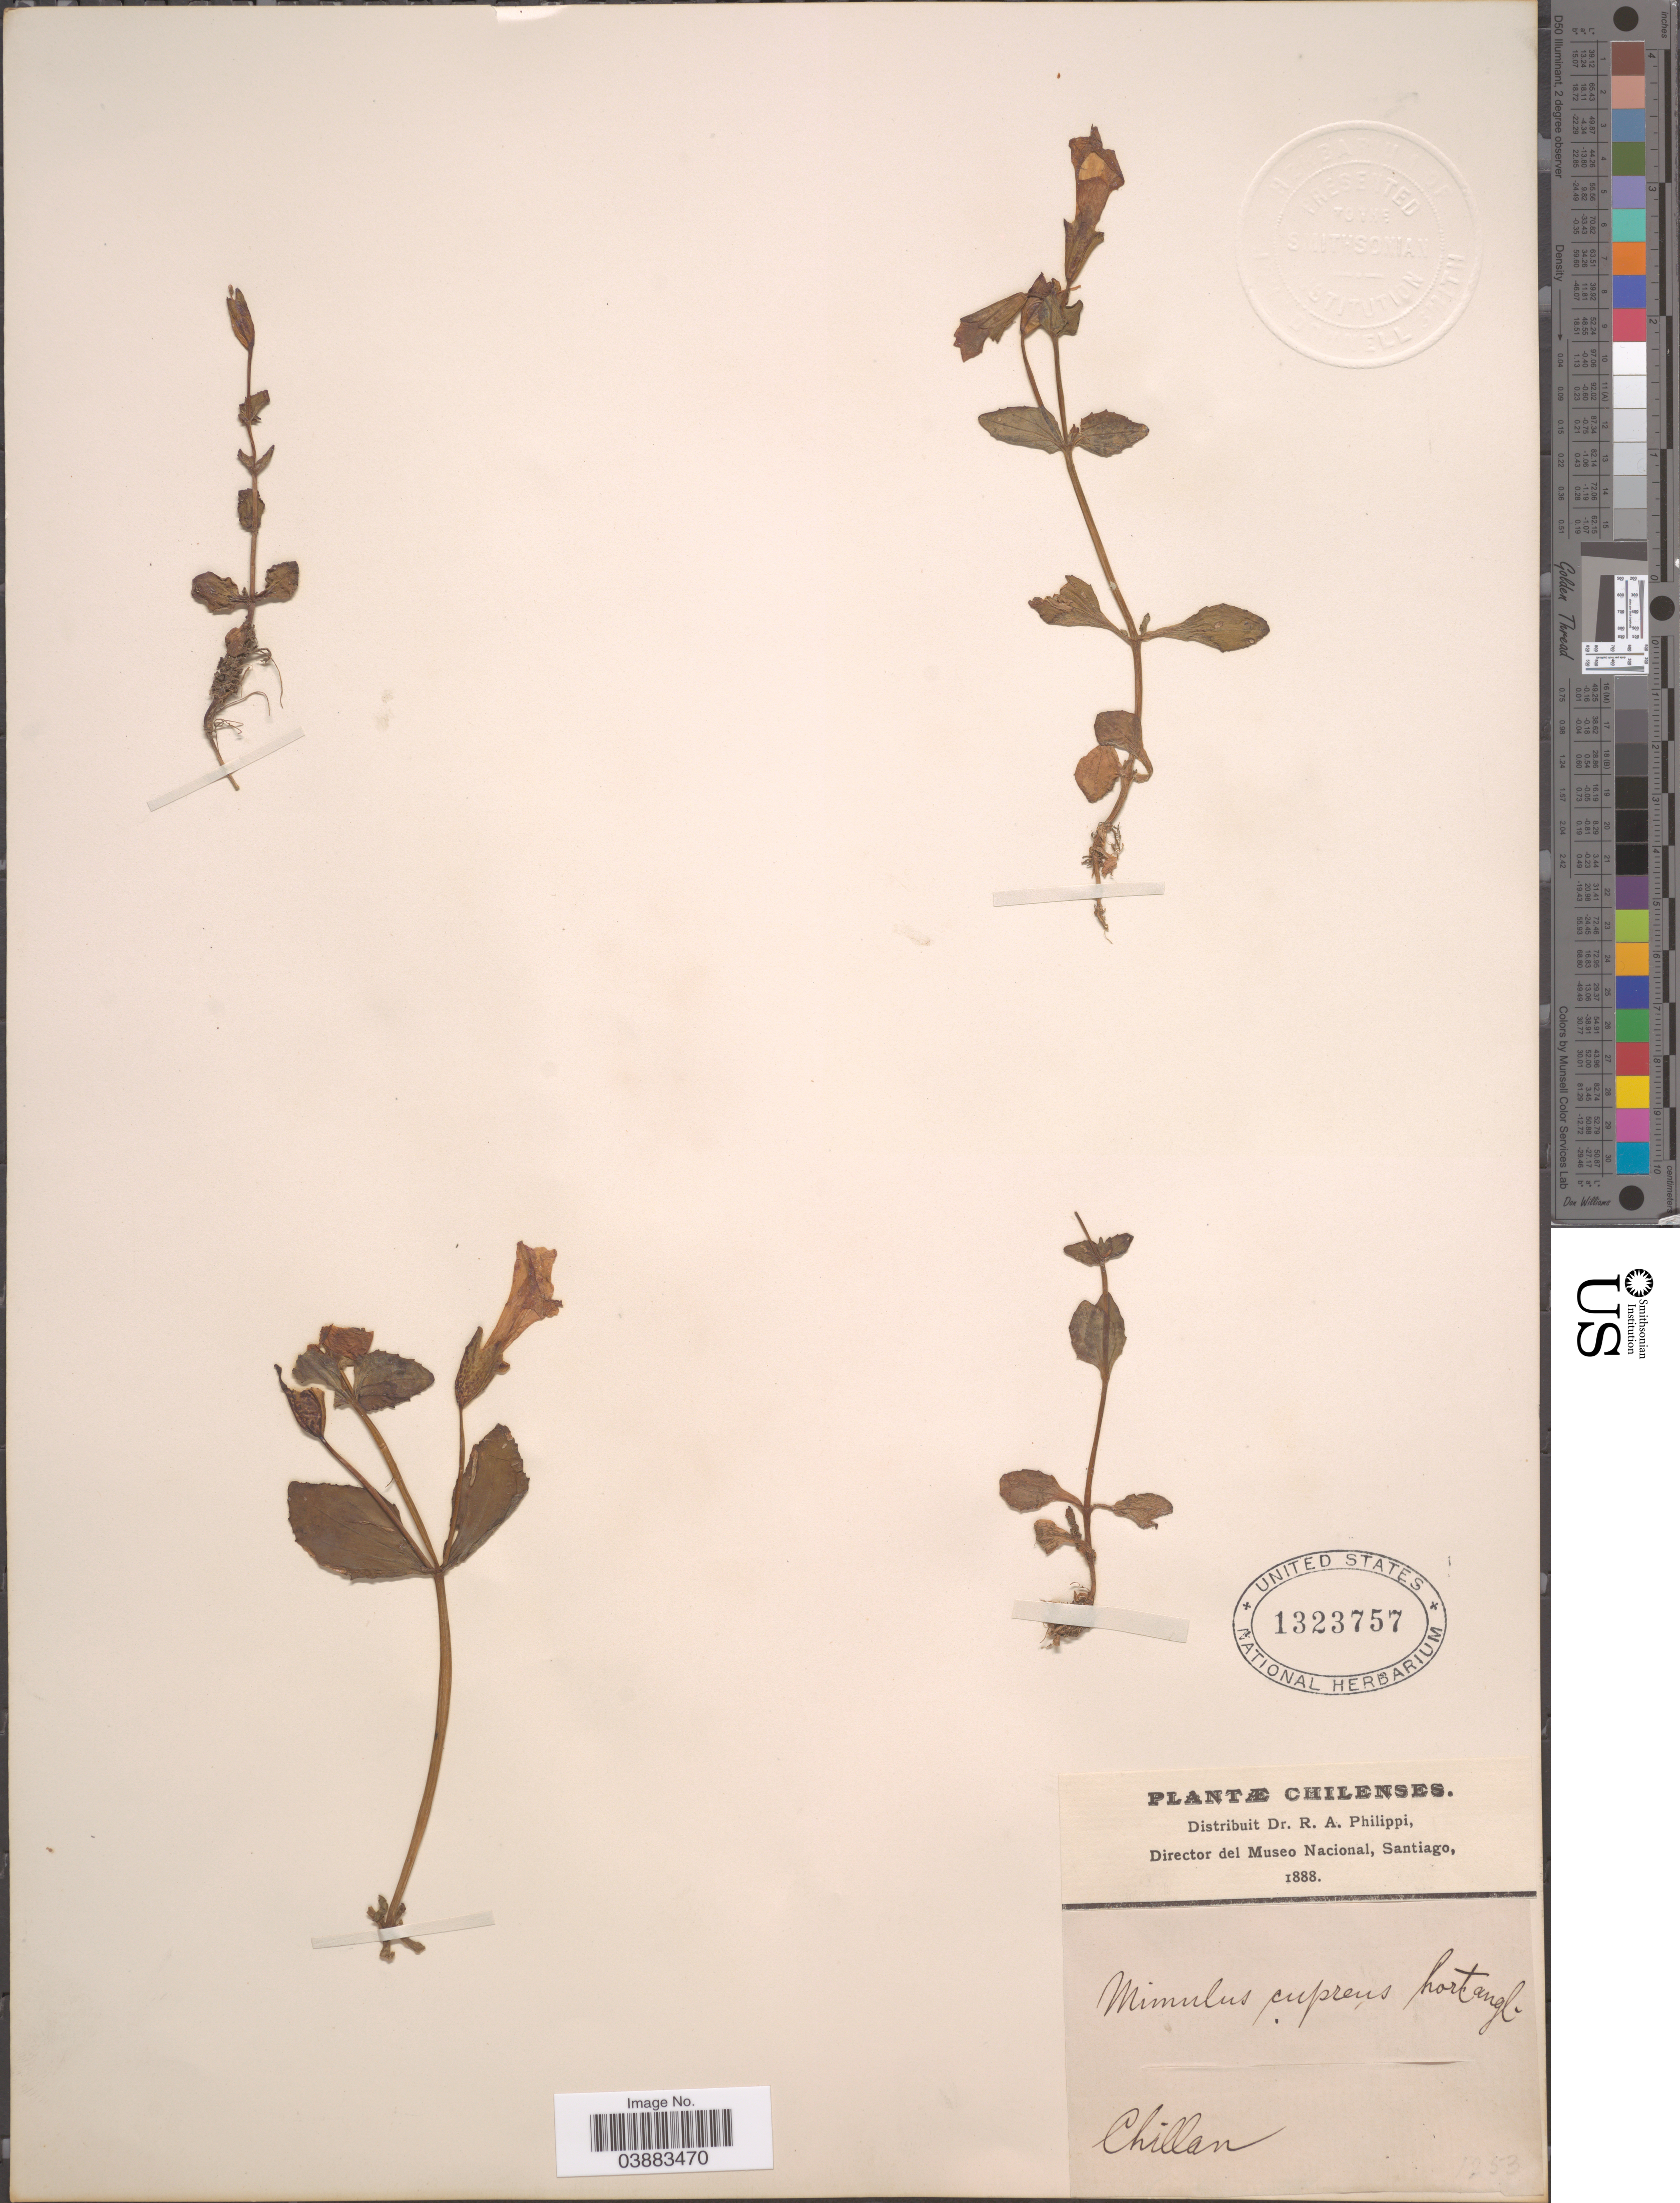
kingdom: Plantae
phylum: Tracheophyta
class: Magnoliopsida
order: Lamiales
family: Phrymaceae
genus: Mimulus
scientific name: Mimulus cupreus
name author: Dombrain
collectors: ex. herb. R.A. Philippi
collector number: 1253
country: Chile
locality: Chillan.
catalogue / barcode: US 1323757